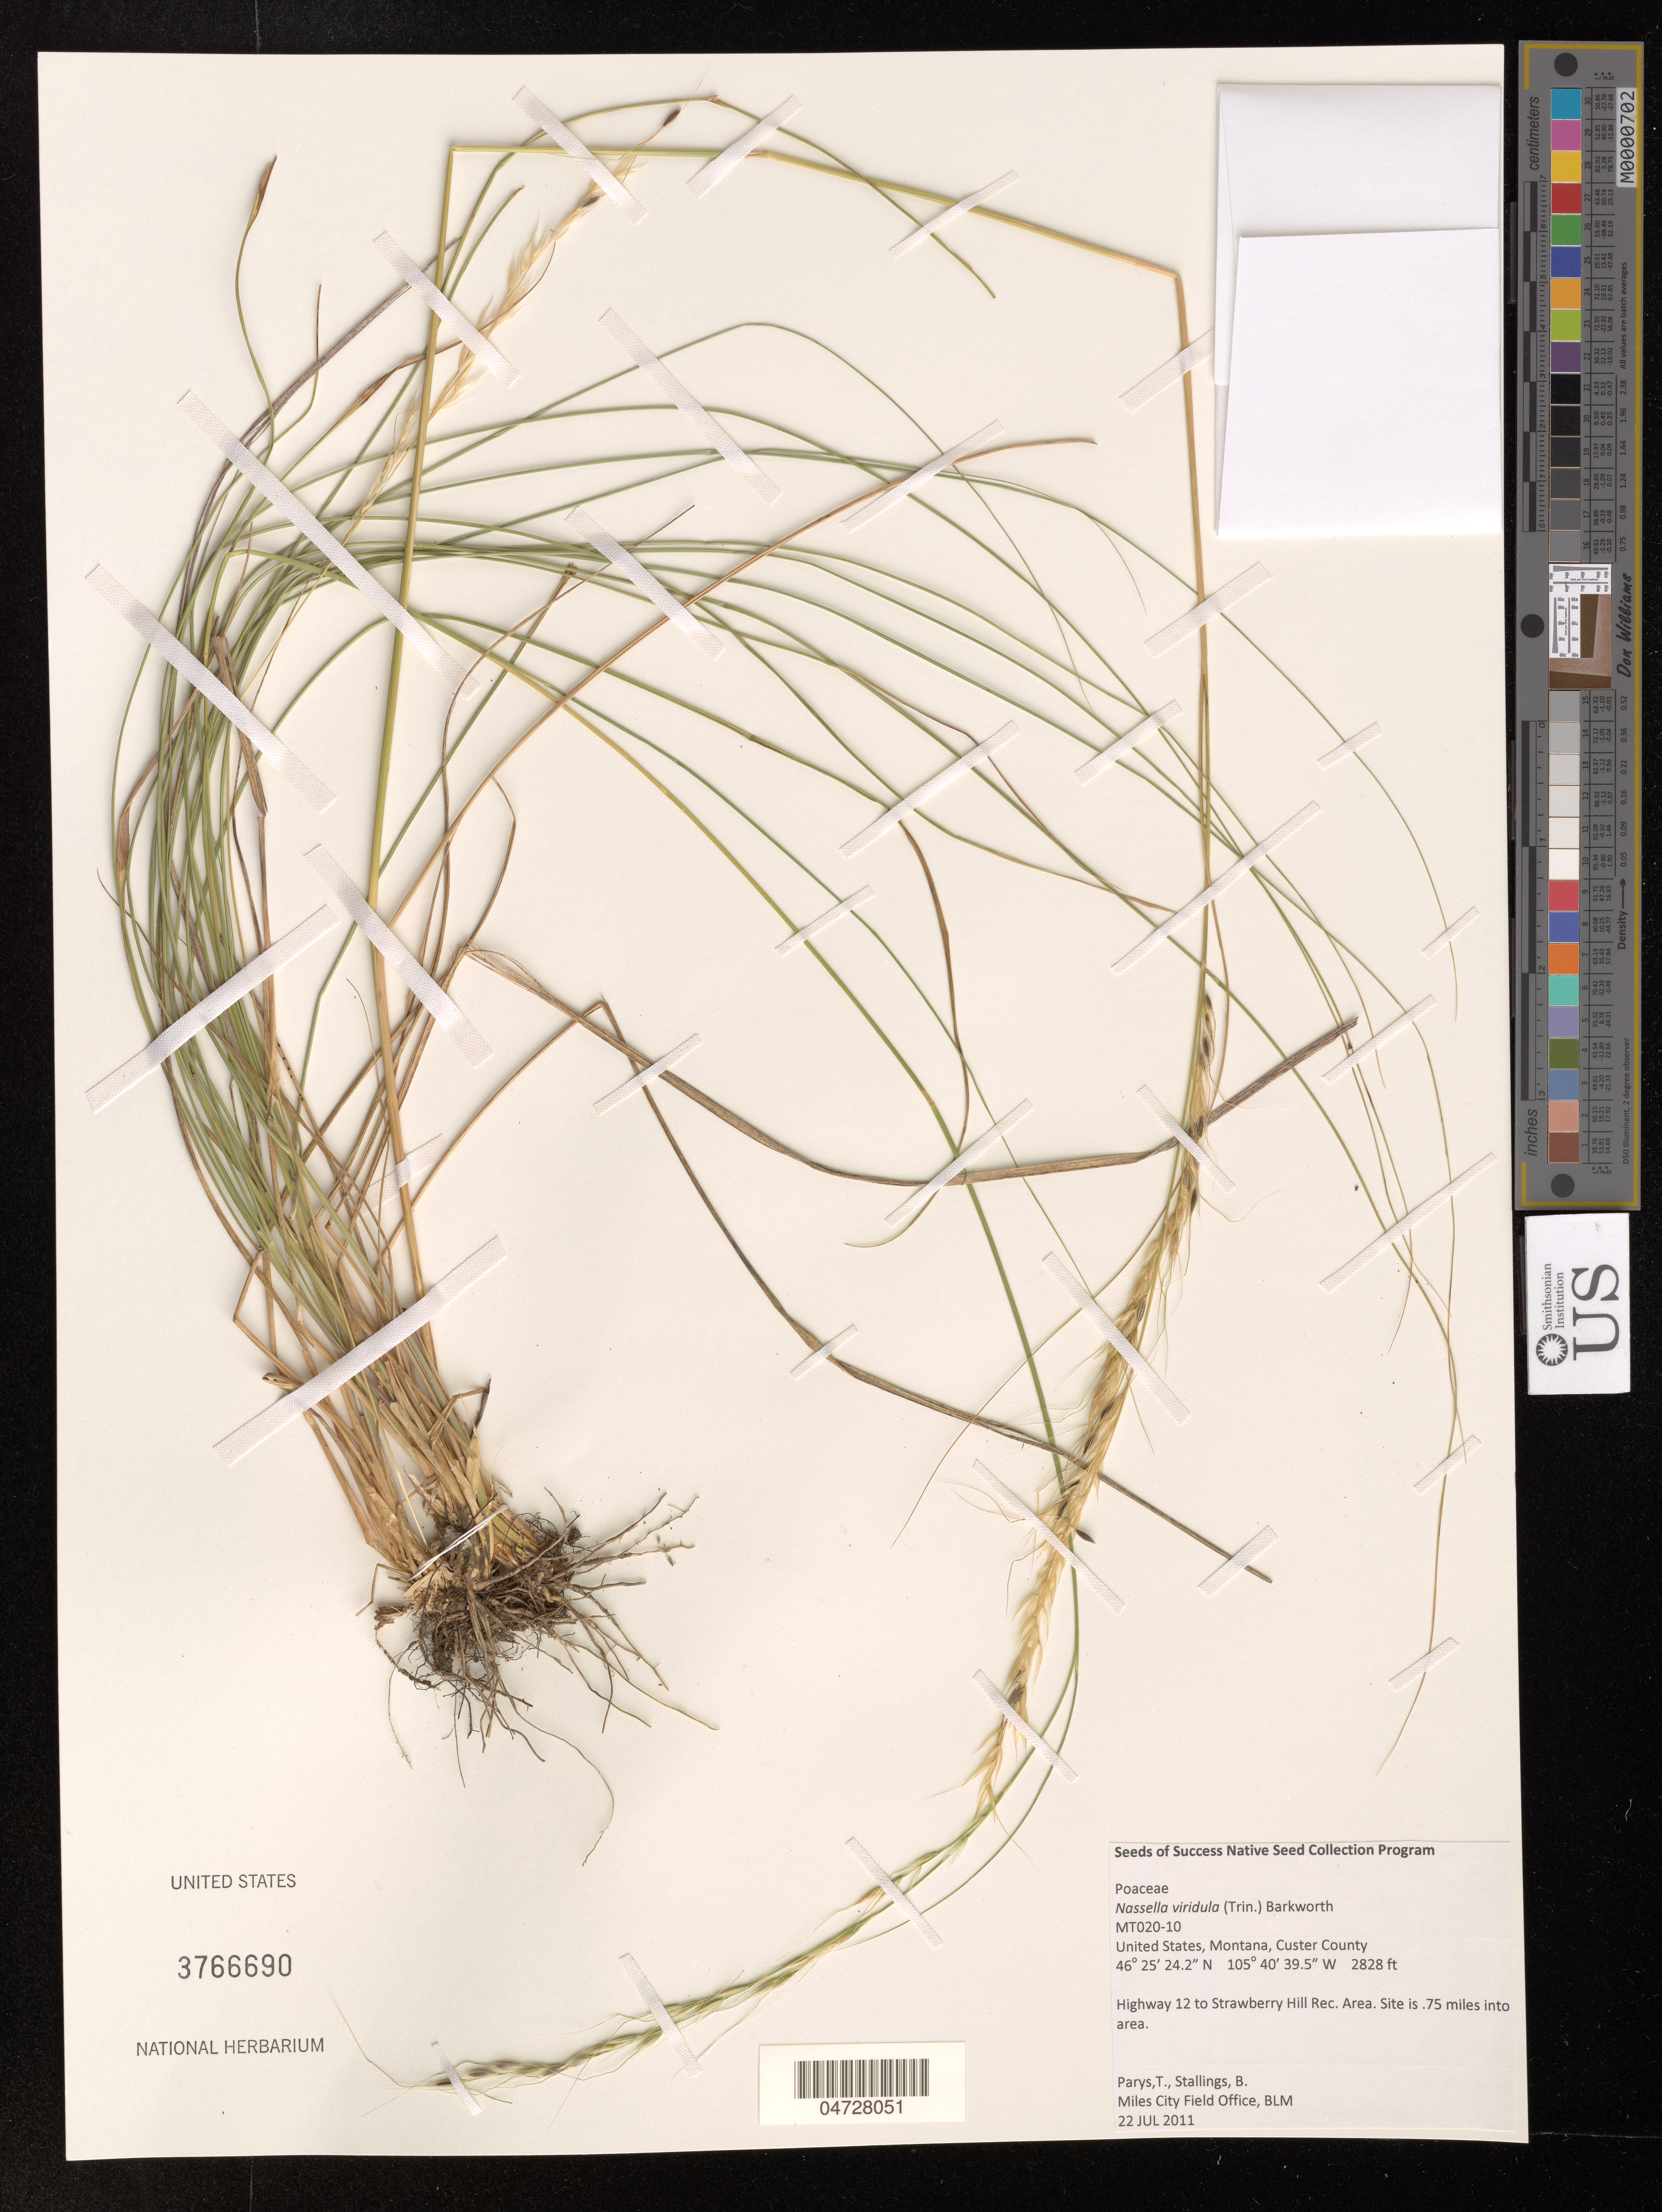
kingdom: Plantae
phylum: Tracheophyta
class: Liliopsida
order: Poales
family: Poaceae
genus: Nassella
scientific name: Nassella viridula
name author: (Trin.) Barkworth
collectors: T. Parys & B. Stallings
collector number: MT020-10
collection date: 2011-07-22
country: United States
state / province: Montana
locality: Custer County, Highway 12 to Strawberry Hill Rec. Area. Site is .75 miles into area.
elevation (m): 862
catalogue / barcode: US 3766690